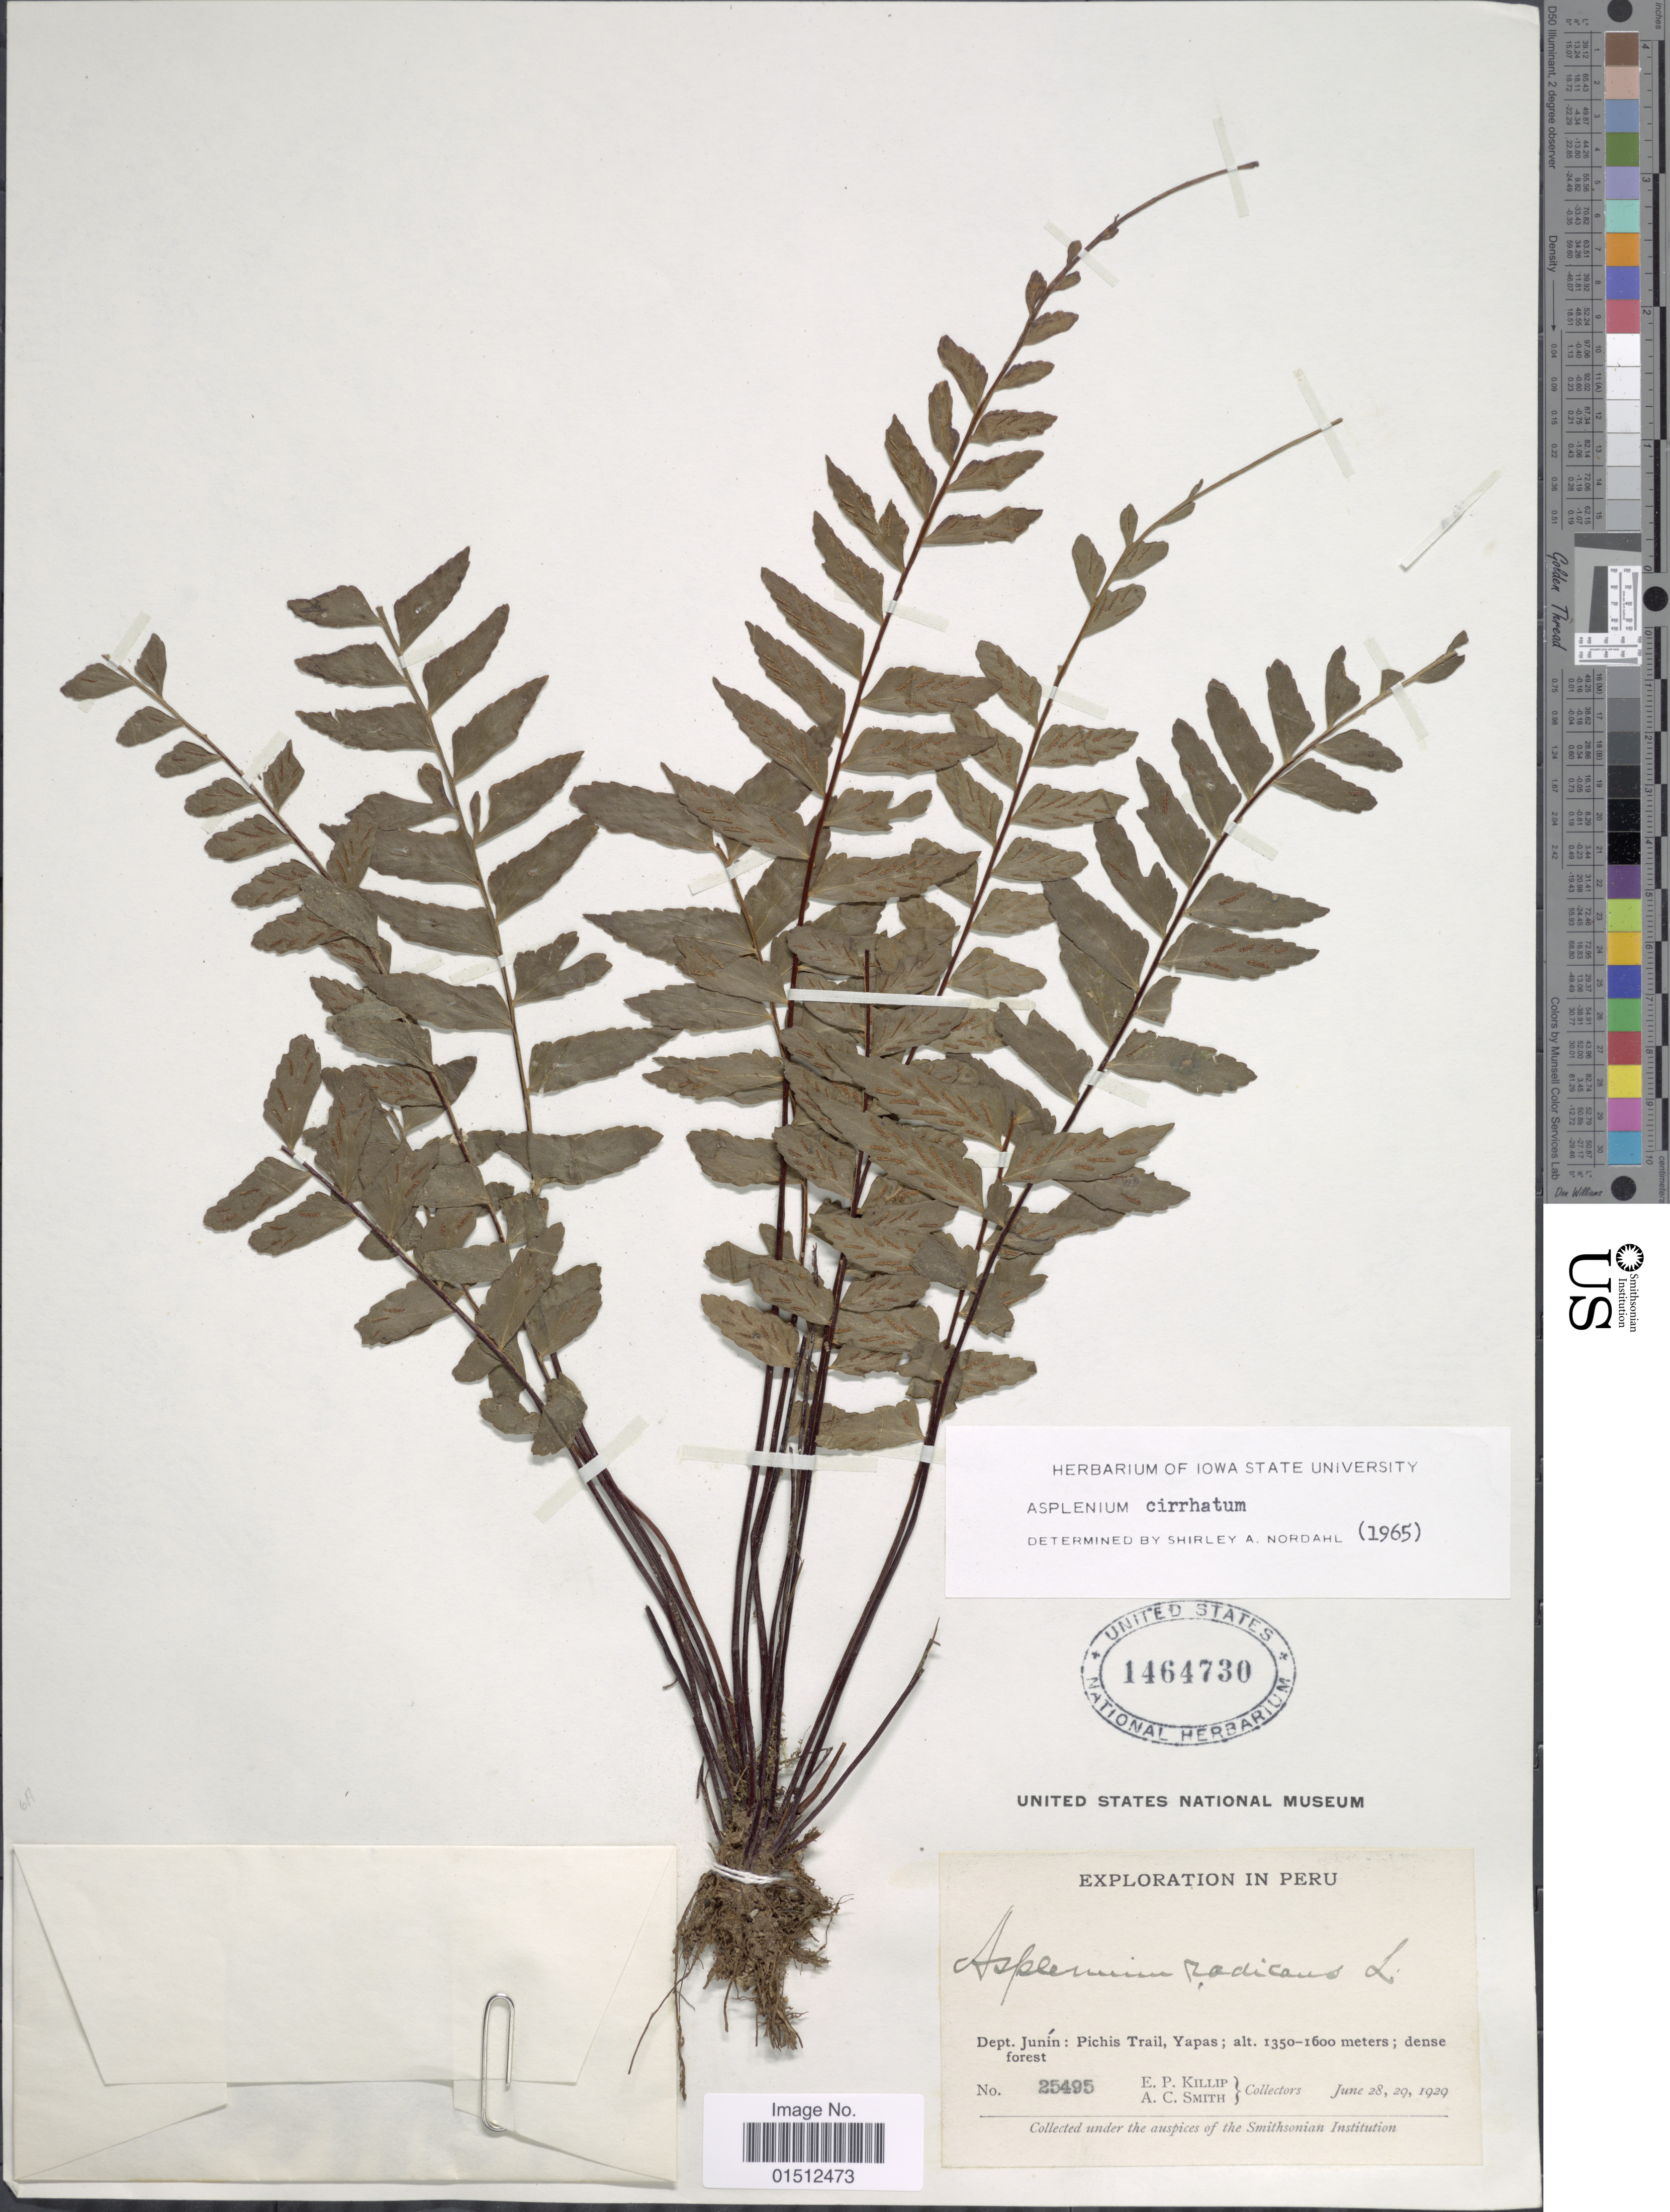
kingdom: Plantae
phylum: Tracheophyta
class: Polypodiopsida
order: Polypodiales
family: Aspleniaceae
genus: Asplenium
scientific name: Asplenium radicans var. cirrhatum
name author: (Rich. ex Willd.) Rosenst.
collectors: E. P. Killip & A. C. Smith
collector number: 25495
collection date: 1929-06-28/1929-06-29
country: Peru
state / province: Junín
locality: Peru. Dept. Junin: Pichis Trail, Yapas.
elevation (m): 1350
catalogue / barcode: US 1464730